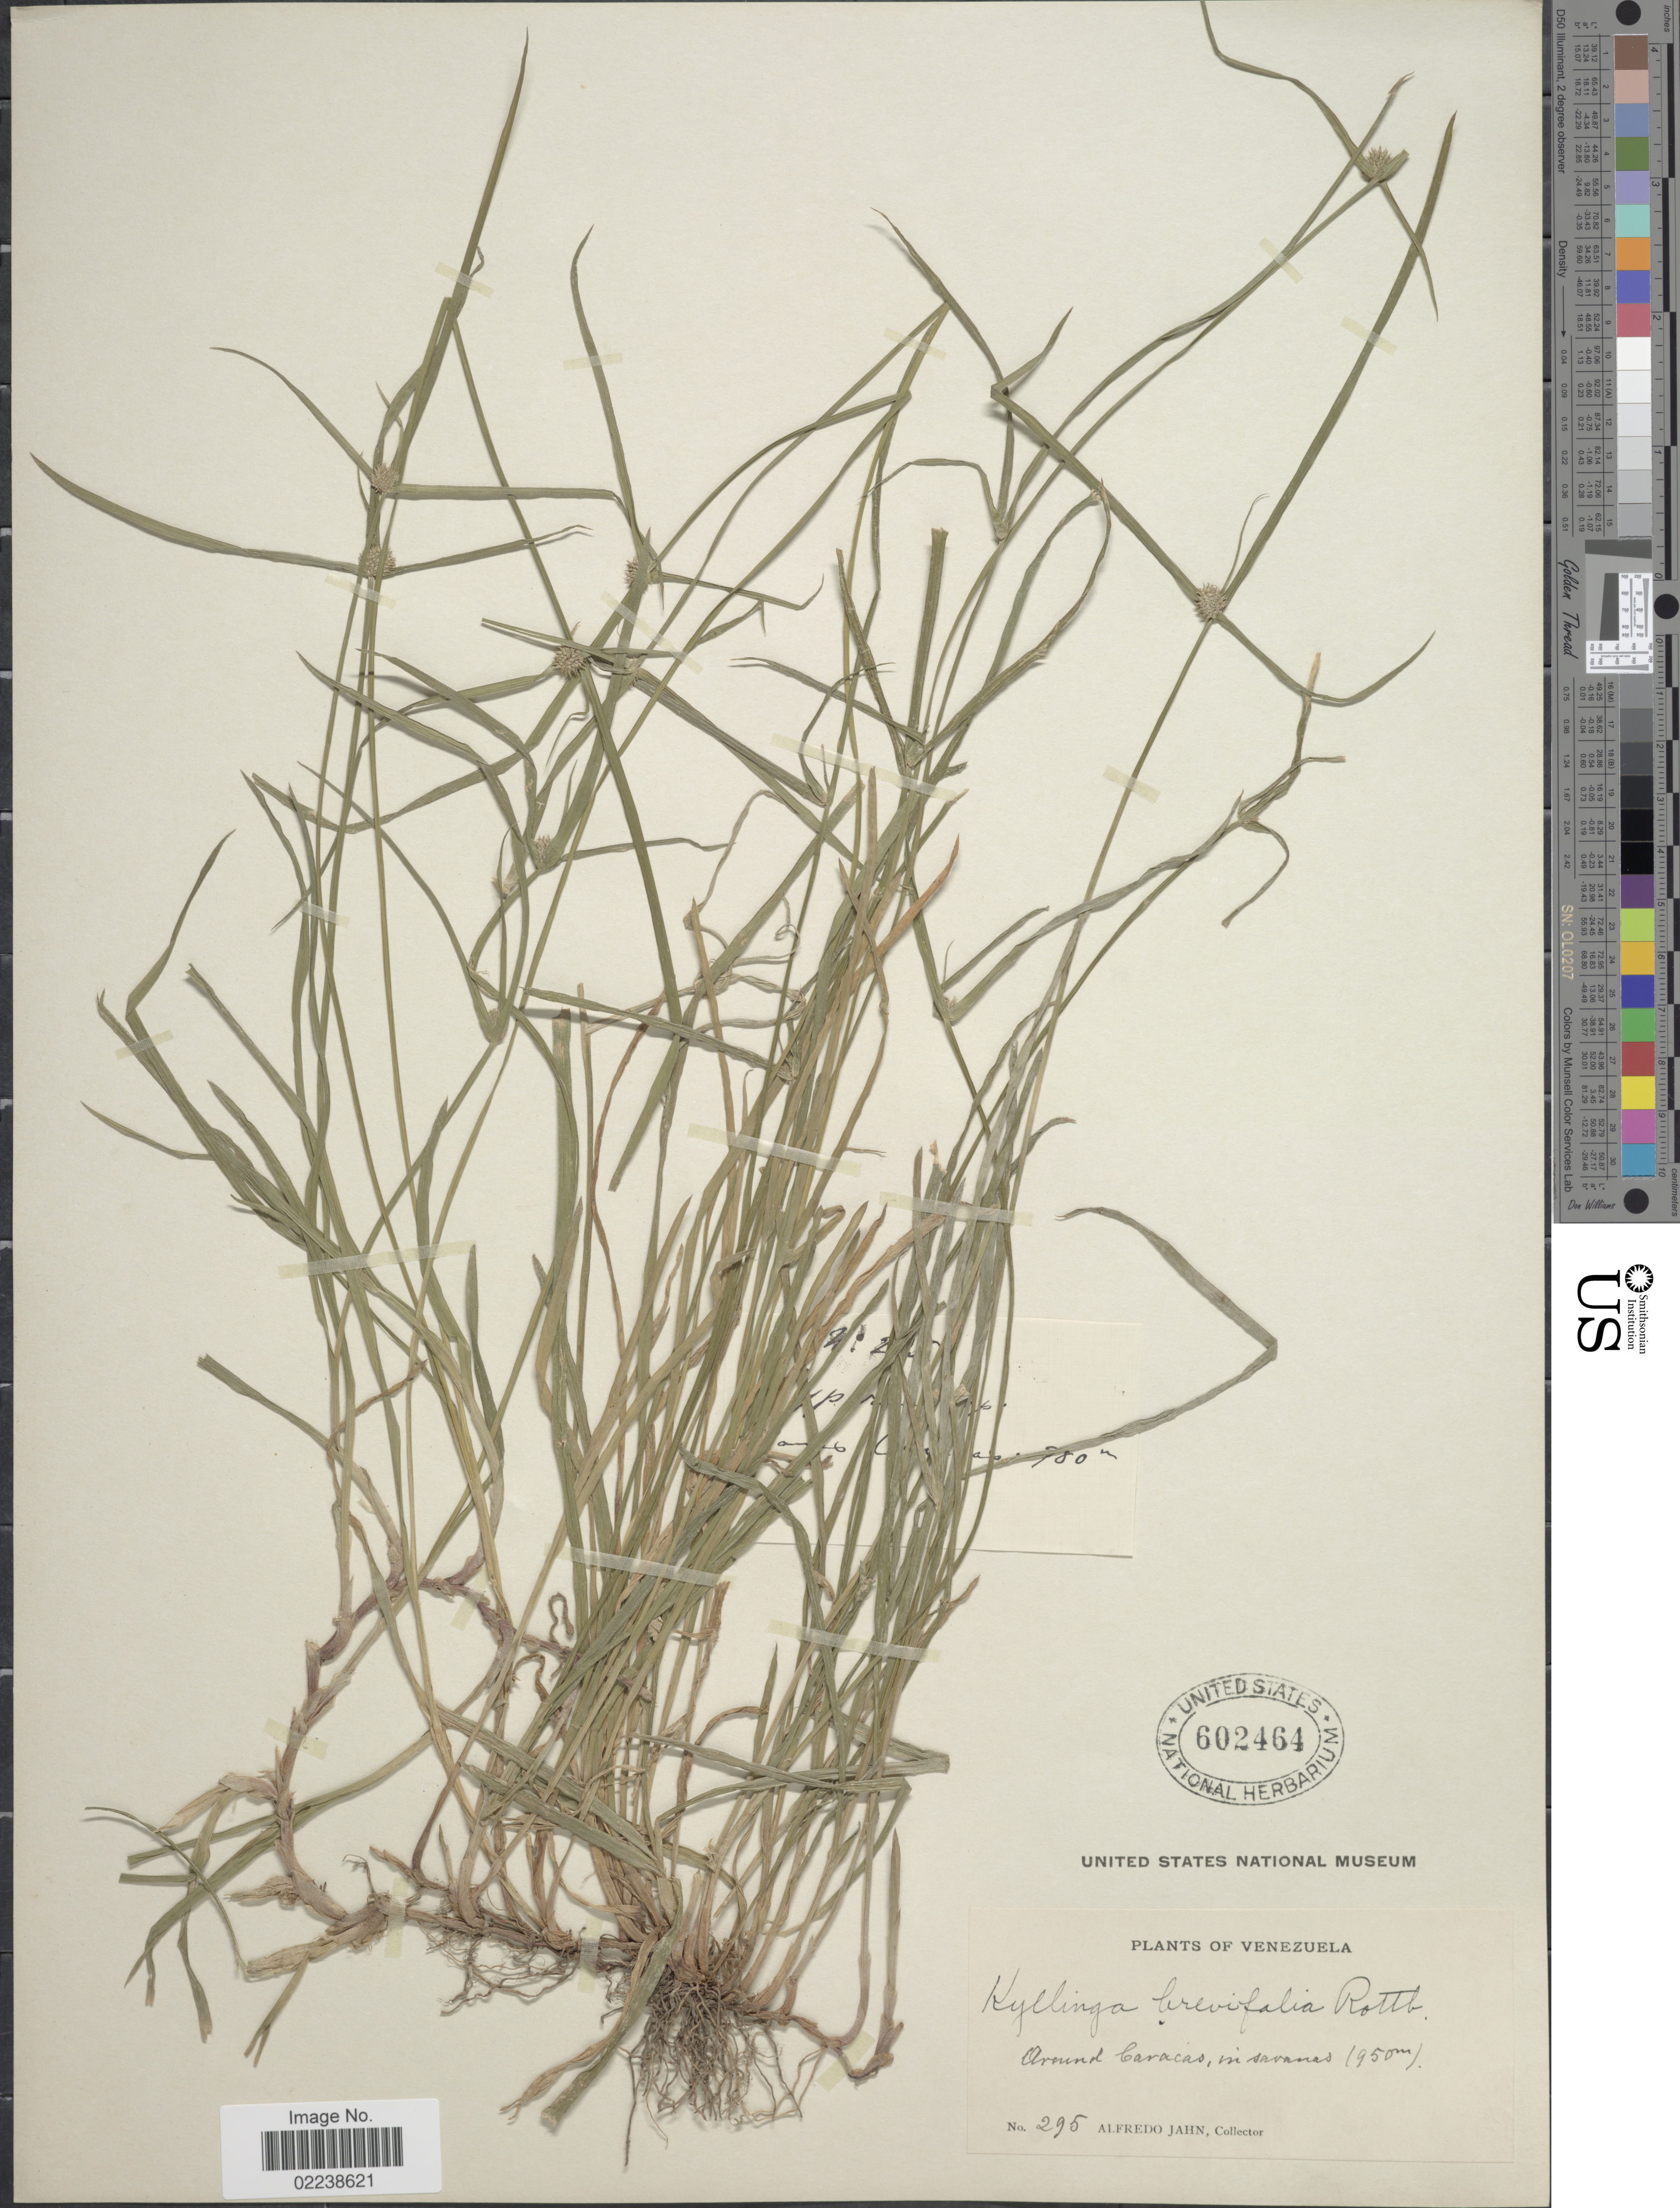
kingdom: Plantae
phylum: Tracheophyta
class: Liliopsida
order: Poales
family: Cyperaceae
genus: Cyperus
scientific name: Cyperus brevifolius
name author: (Rottb.) Hassk.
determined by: Strong, M. T., (US), Smithsonian Institution - National Museum of Natural History (UNITED STATES)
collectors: A. Jahn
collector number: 295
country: Venezuela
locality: Around Caracas, in savanas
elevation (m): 950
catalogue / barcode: US 602464